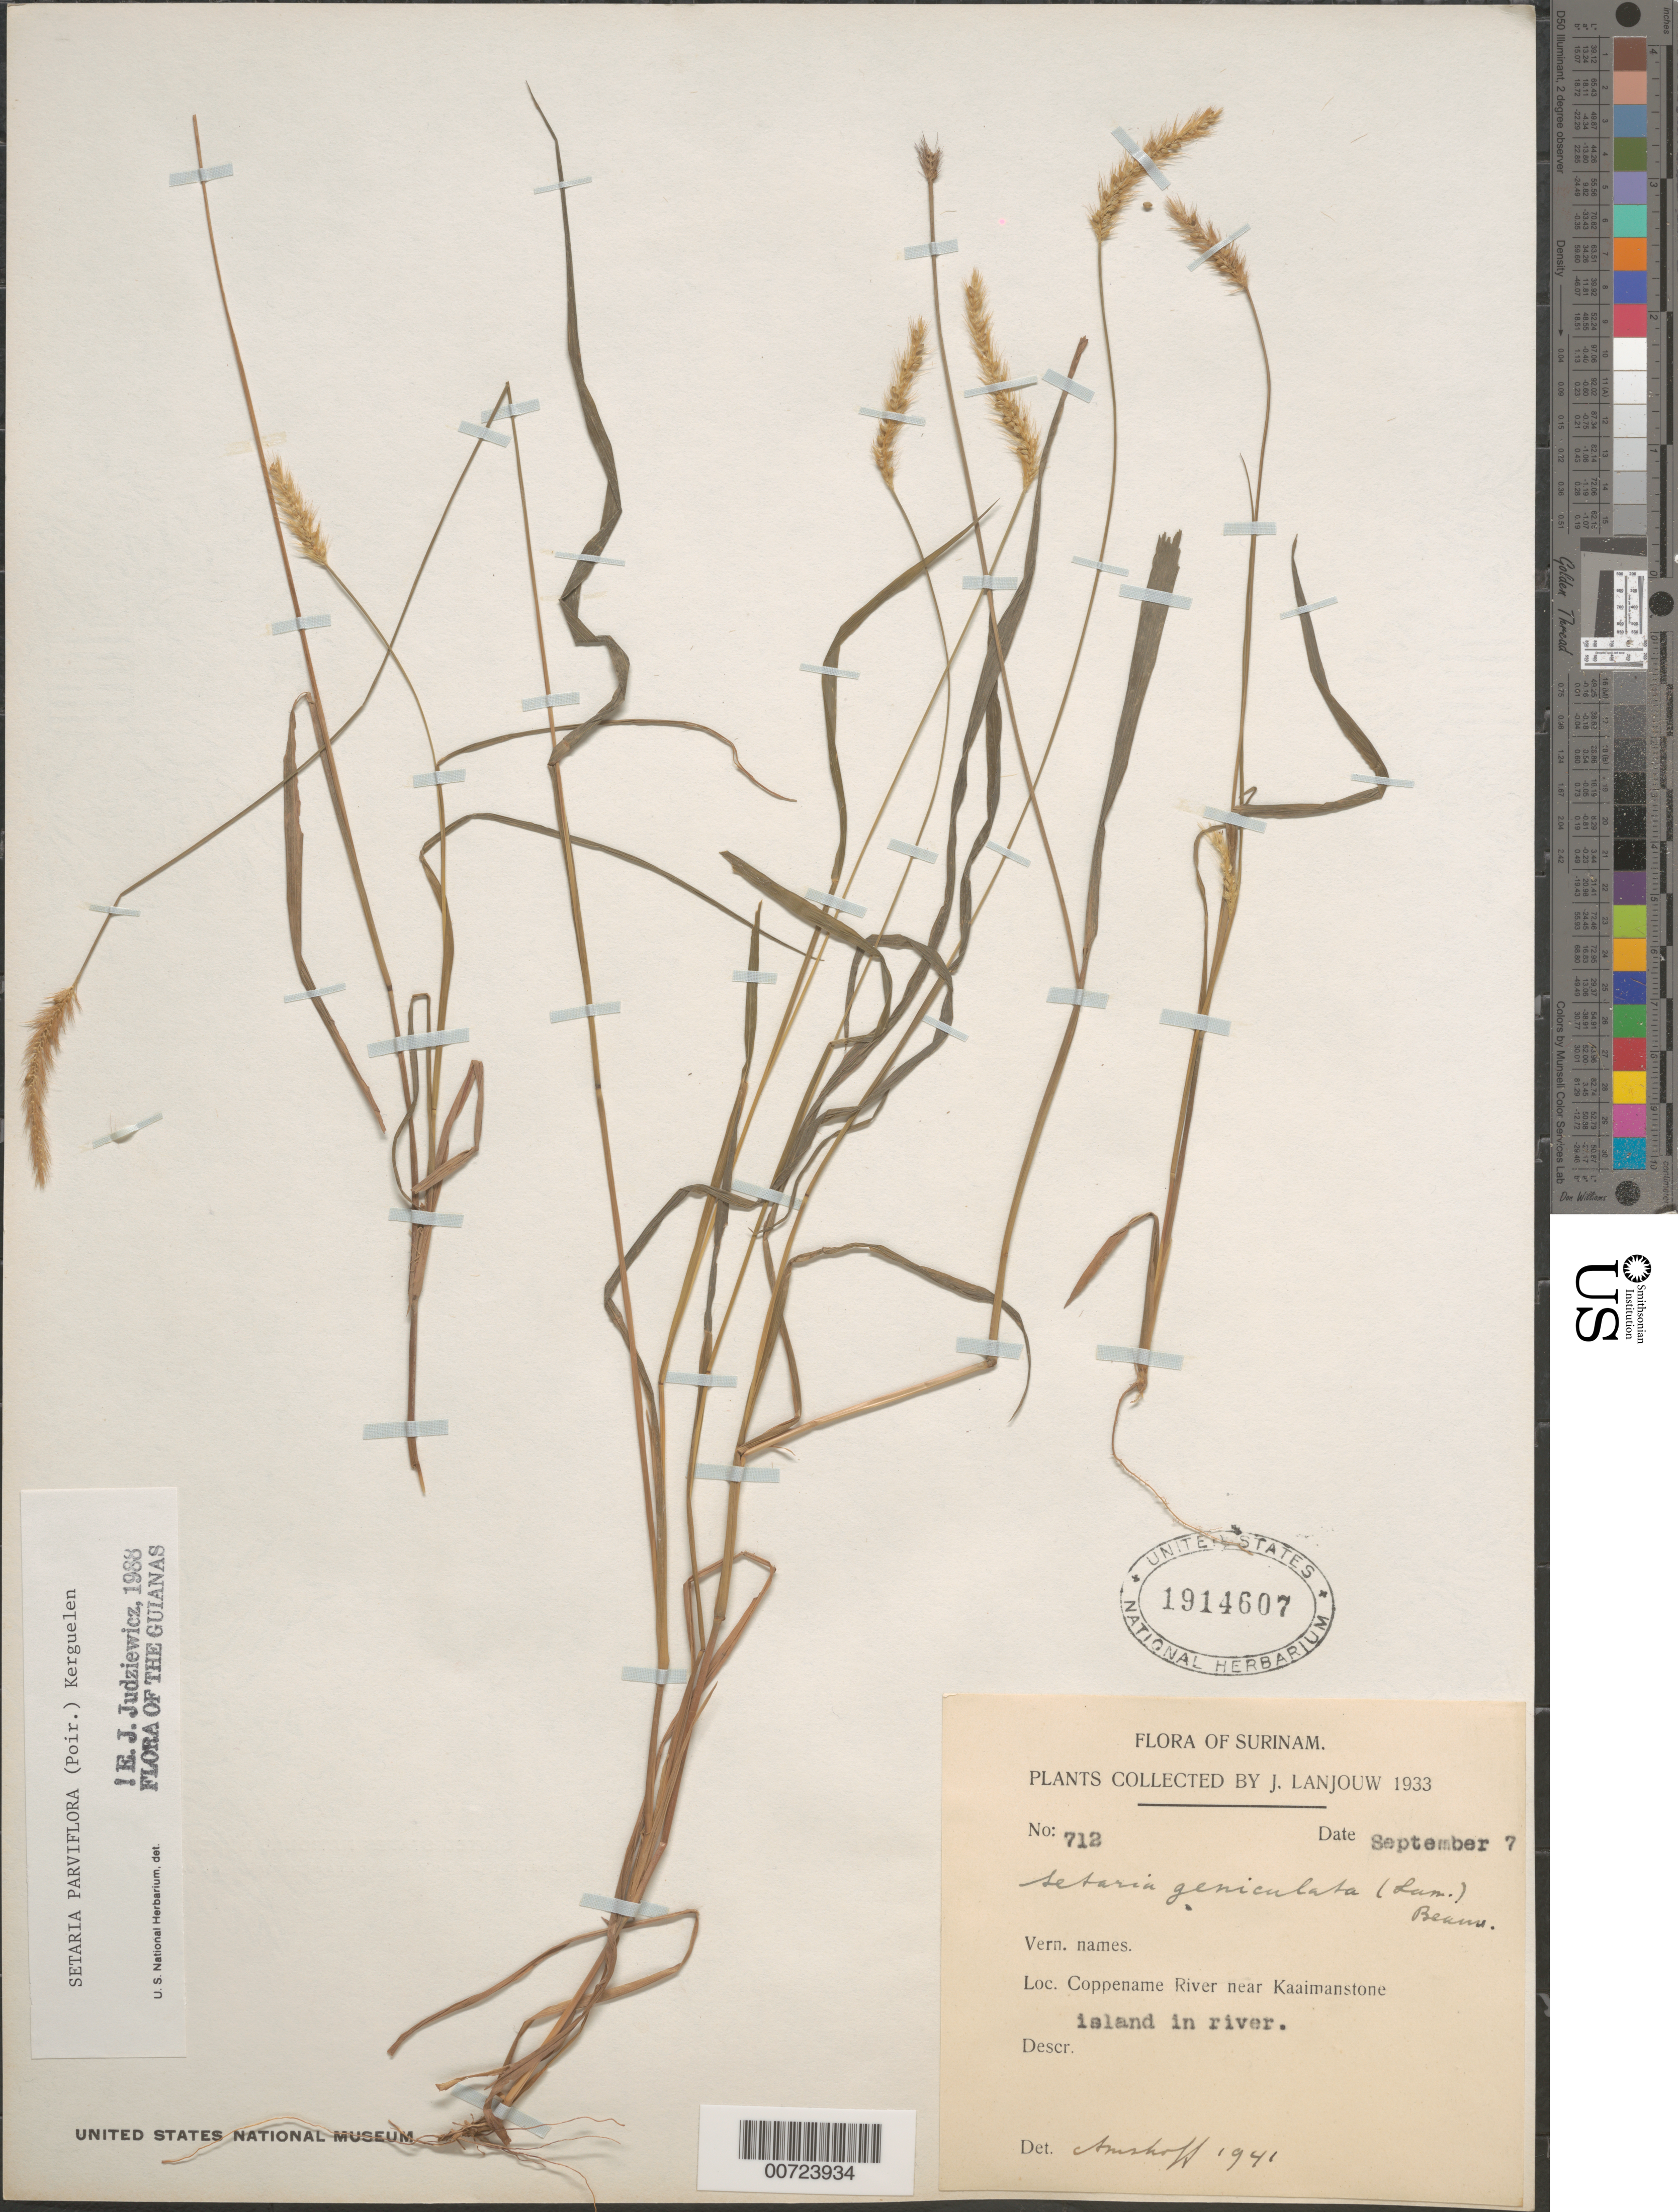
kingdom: Plantae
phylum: Tracheophyta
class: Liliopsida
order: Poales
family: Poaceae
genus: Setaria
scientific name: Setaria parviflora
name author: (Poir.) Kerguélen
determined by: Judziewicz, E. J.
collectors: J. Lanjouw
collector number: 712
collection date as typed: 7-Sep-33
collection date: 1933-09-07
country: Suriname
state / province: Saramacca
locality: Coppename R., near Kaaimanstone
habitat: Island in river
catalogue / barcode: US 1914607